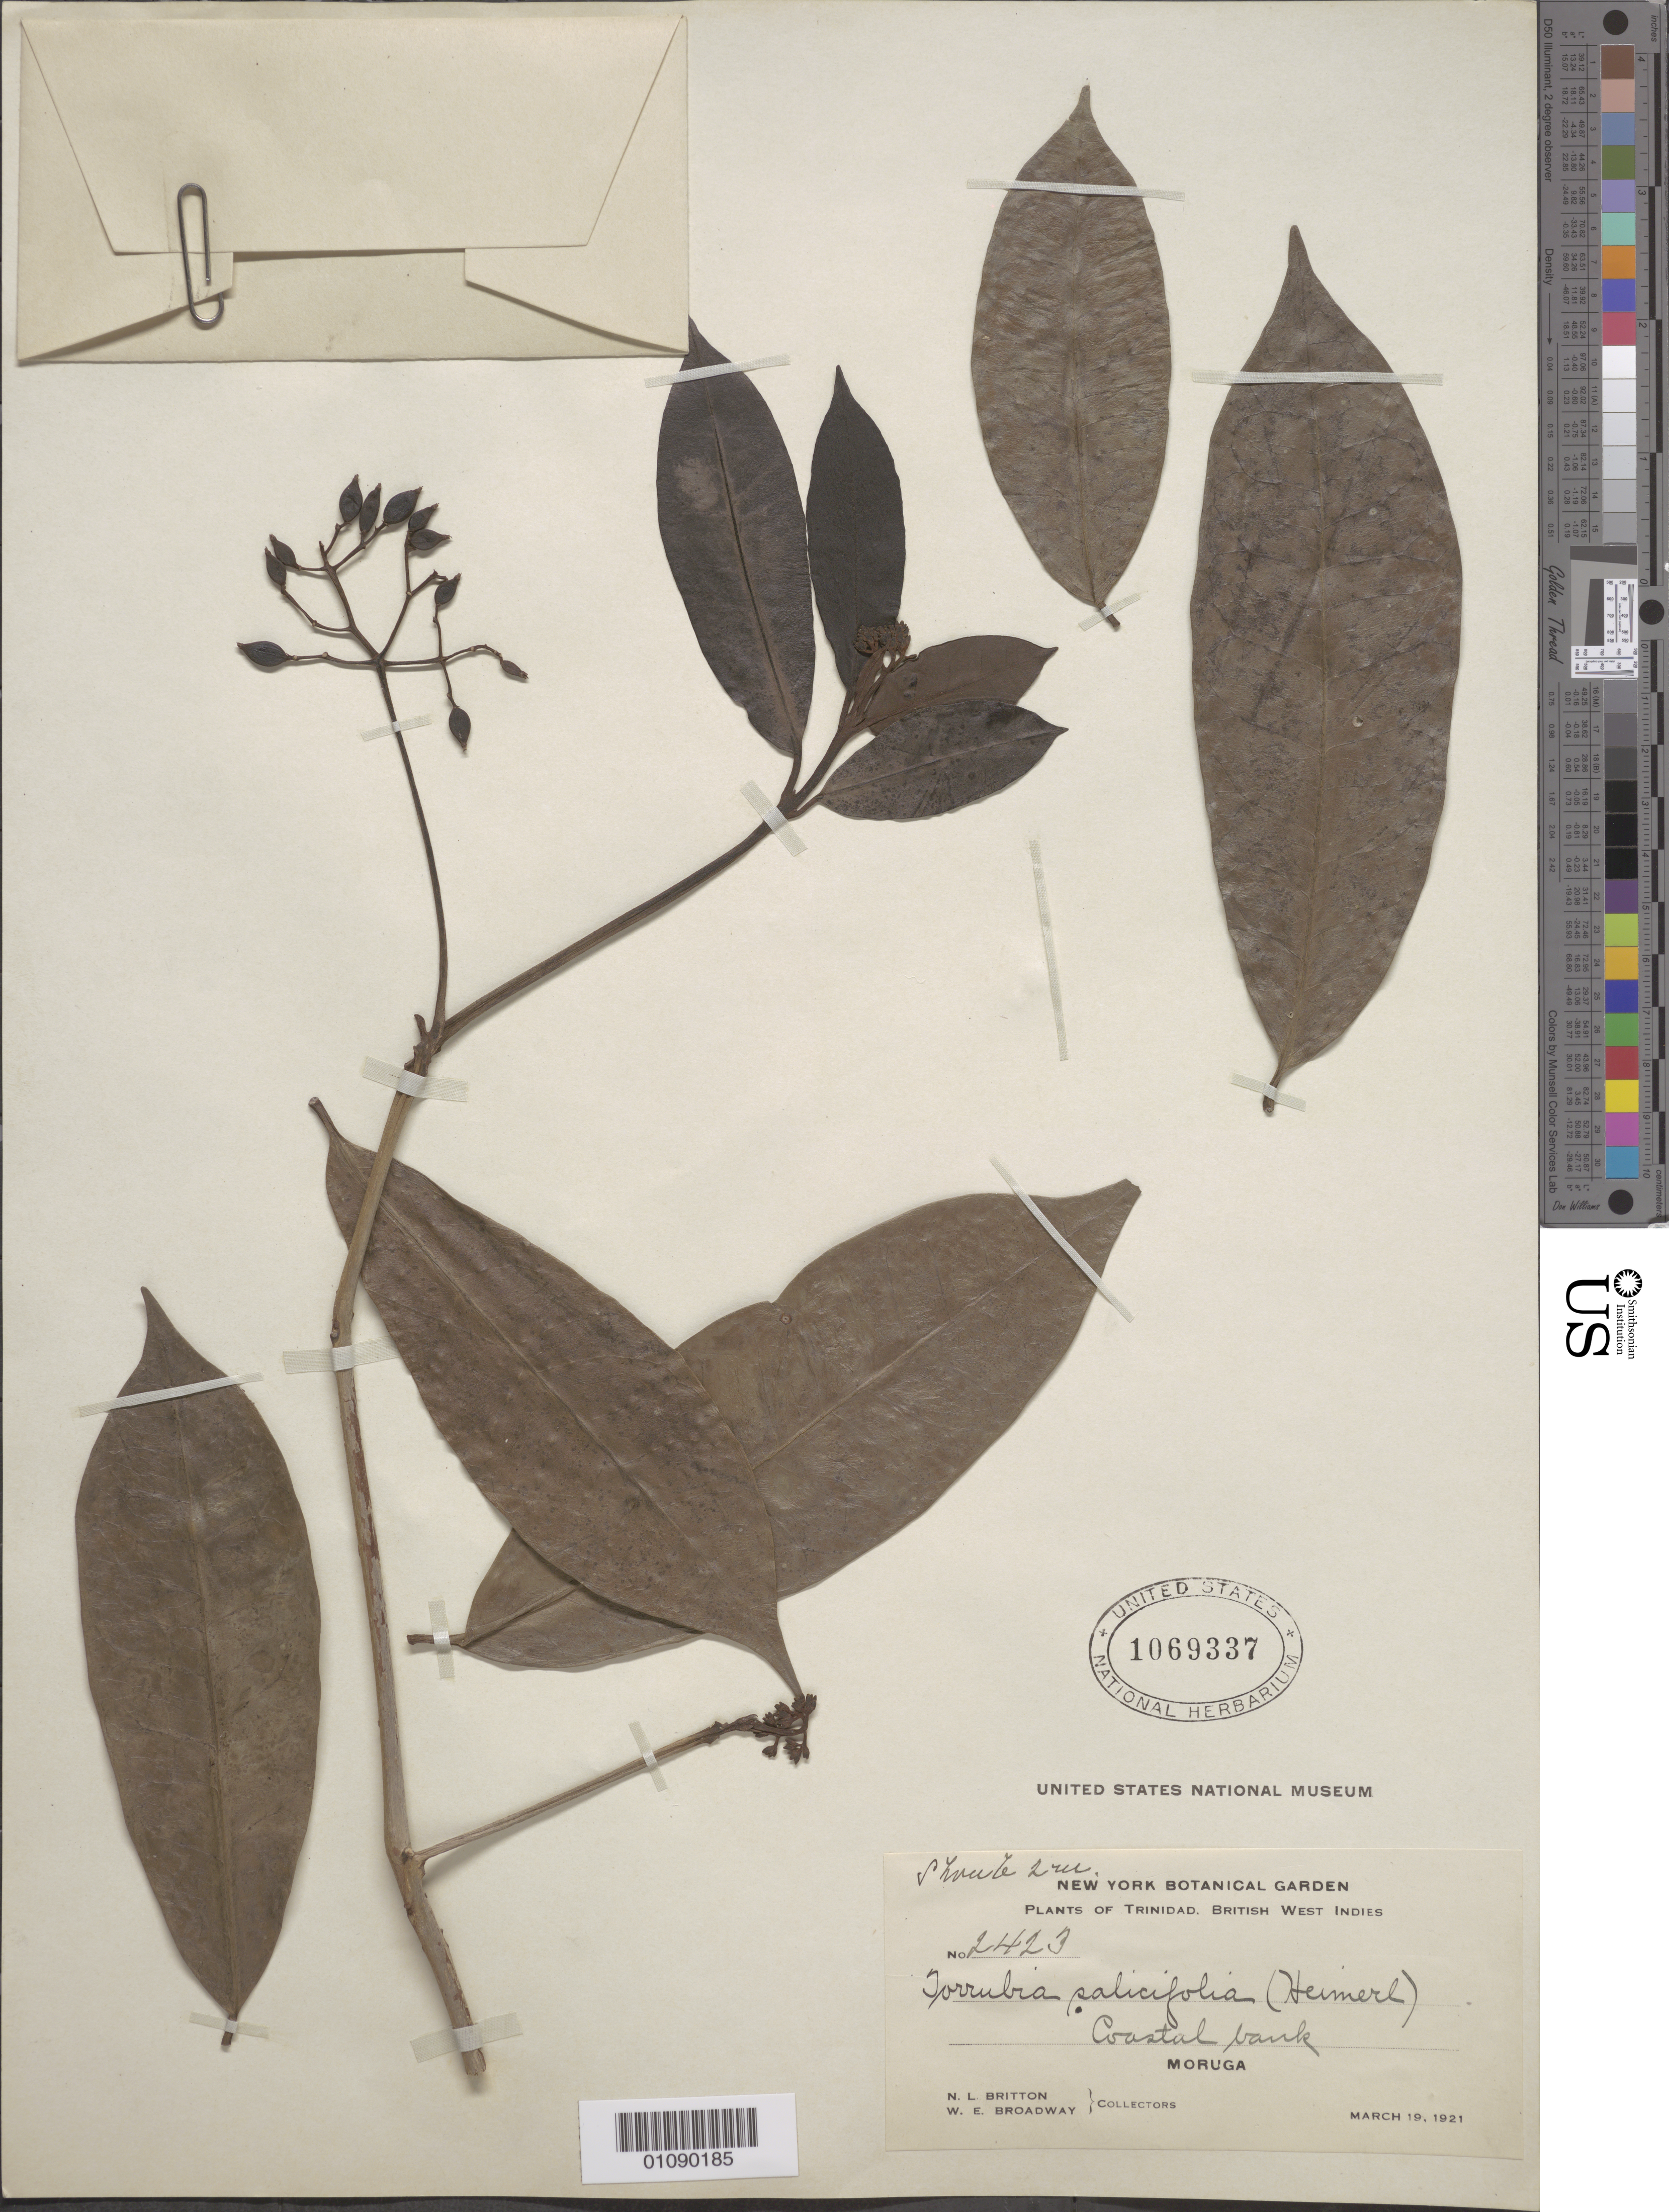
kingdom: Plantae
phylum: Tracheophyta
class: Magnoliopsida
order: Caryophyllales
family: Nyctaginaceae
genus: Guapira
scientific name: Guapira eggersiana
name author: (Heimerl) Lundell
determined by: Strong, Mark T., (BOT), Smithsonian Institution - National Museum of Natural History (UNITED STATES)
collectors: N. Britton & W. E. Broadway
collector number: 2423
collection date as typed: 19 Mar 1921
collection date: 1921-03-19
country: Trinidad and Tobago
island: Trinidad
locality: Moruga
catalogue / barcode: US 1069337